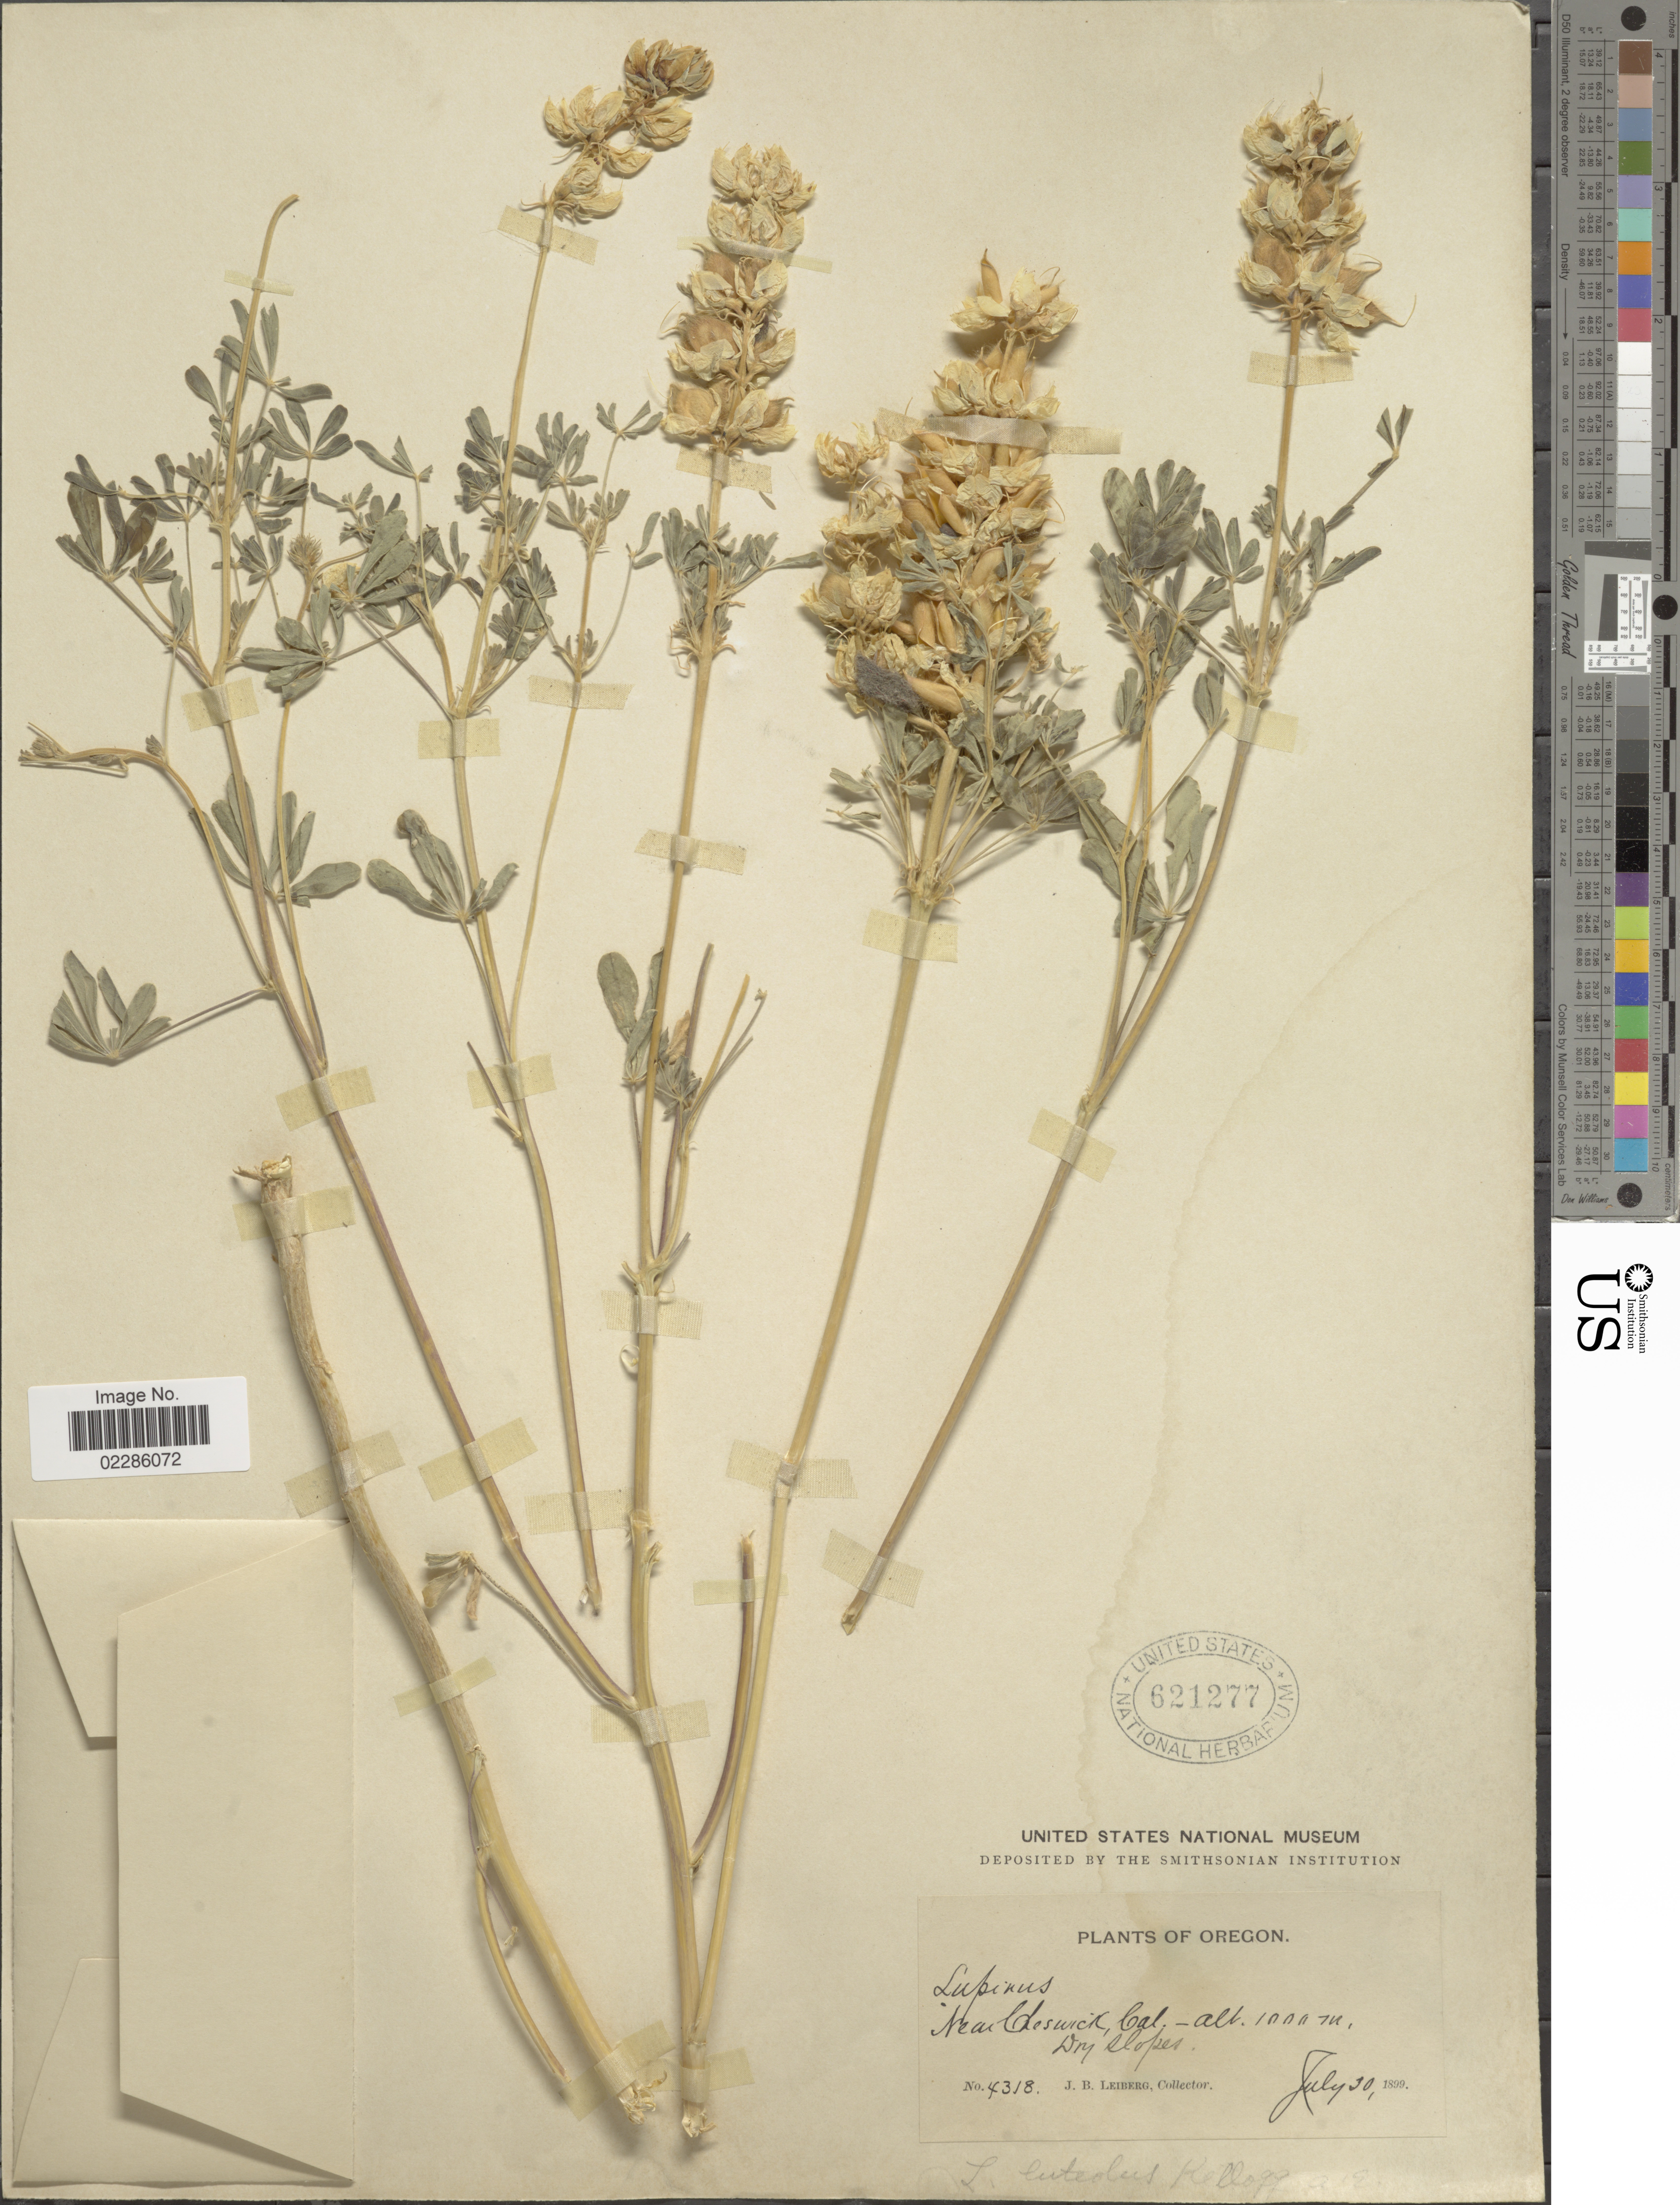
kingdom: Plantae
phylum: Tracheophyta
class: Magnoliopsida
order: Fabales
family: Fabaceae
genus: Lupinus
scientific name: Lupinus luteolus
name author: Kellogg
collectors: J. B. Leiberg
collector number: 4318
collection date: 1899-07-30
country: United States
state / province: Oregon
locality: Near Sleswick, Cal, Dry slopes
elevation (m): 1000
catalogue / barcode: US 621277